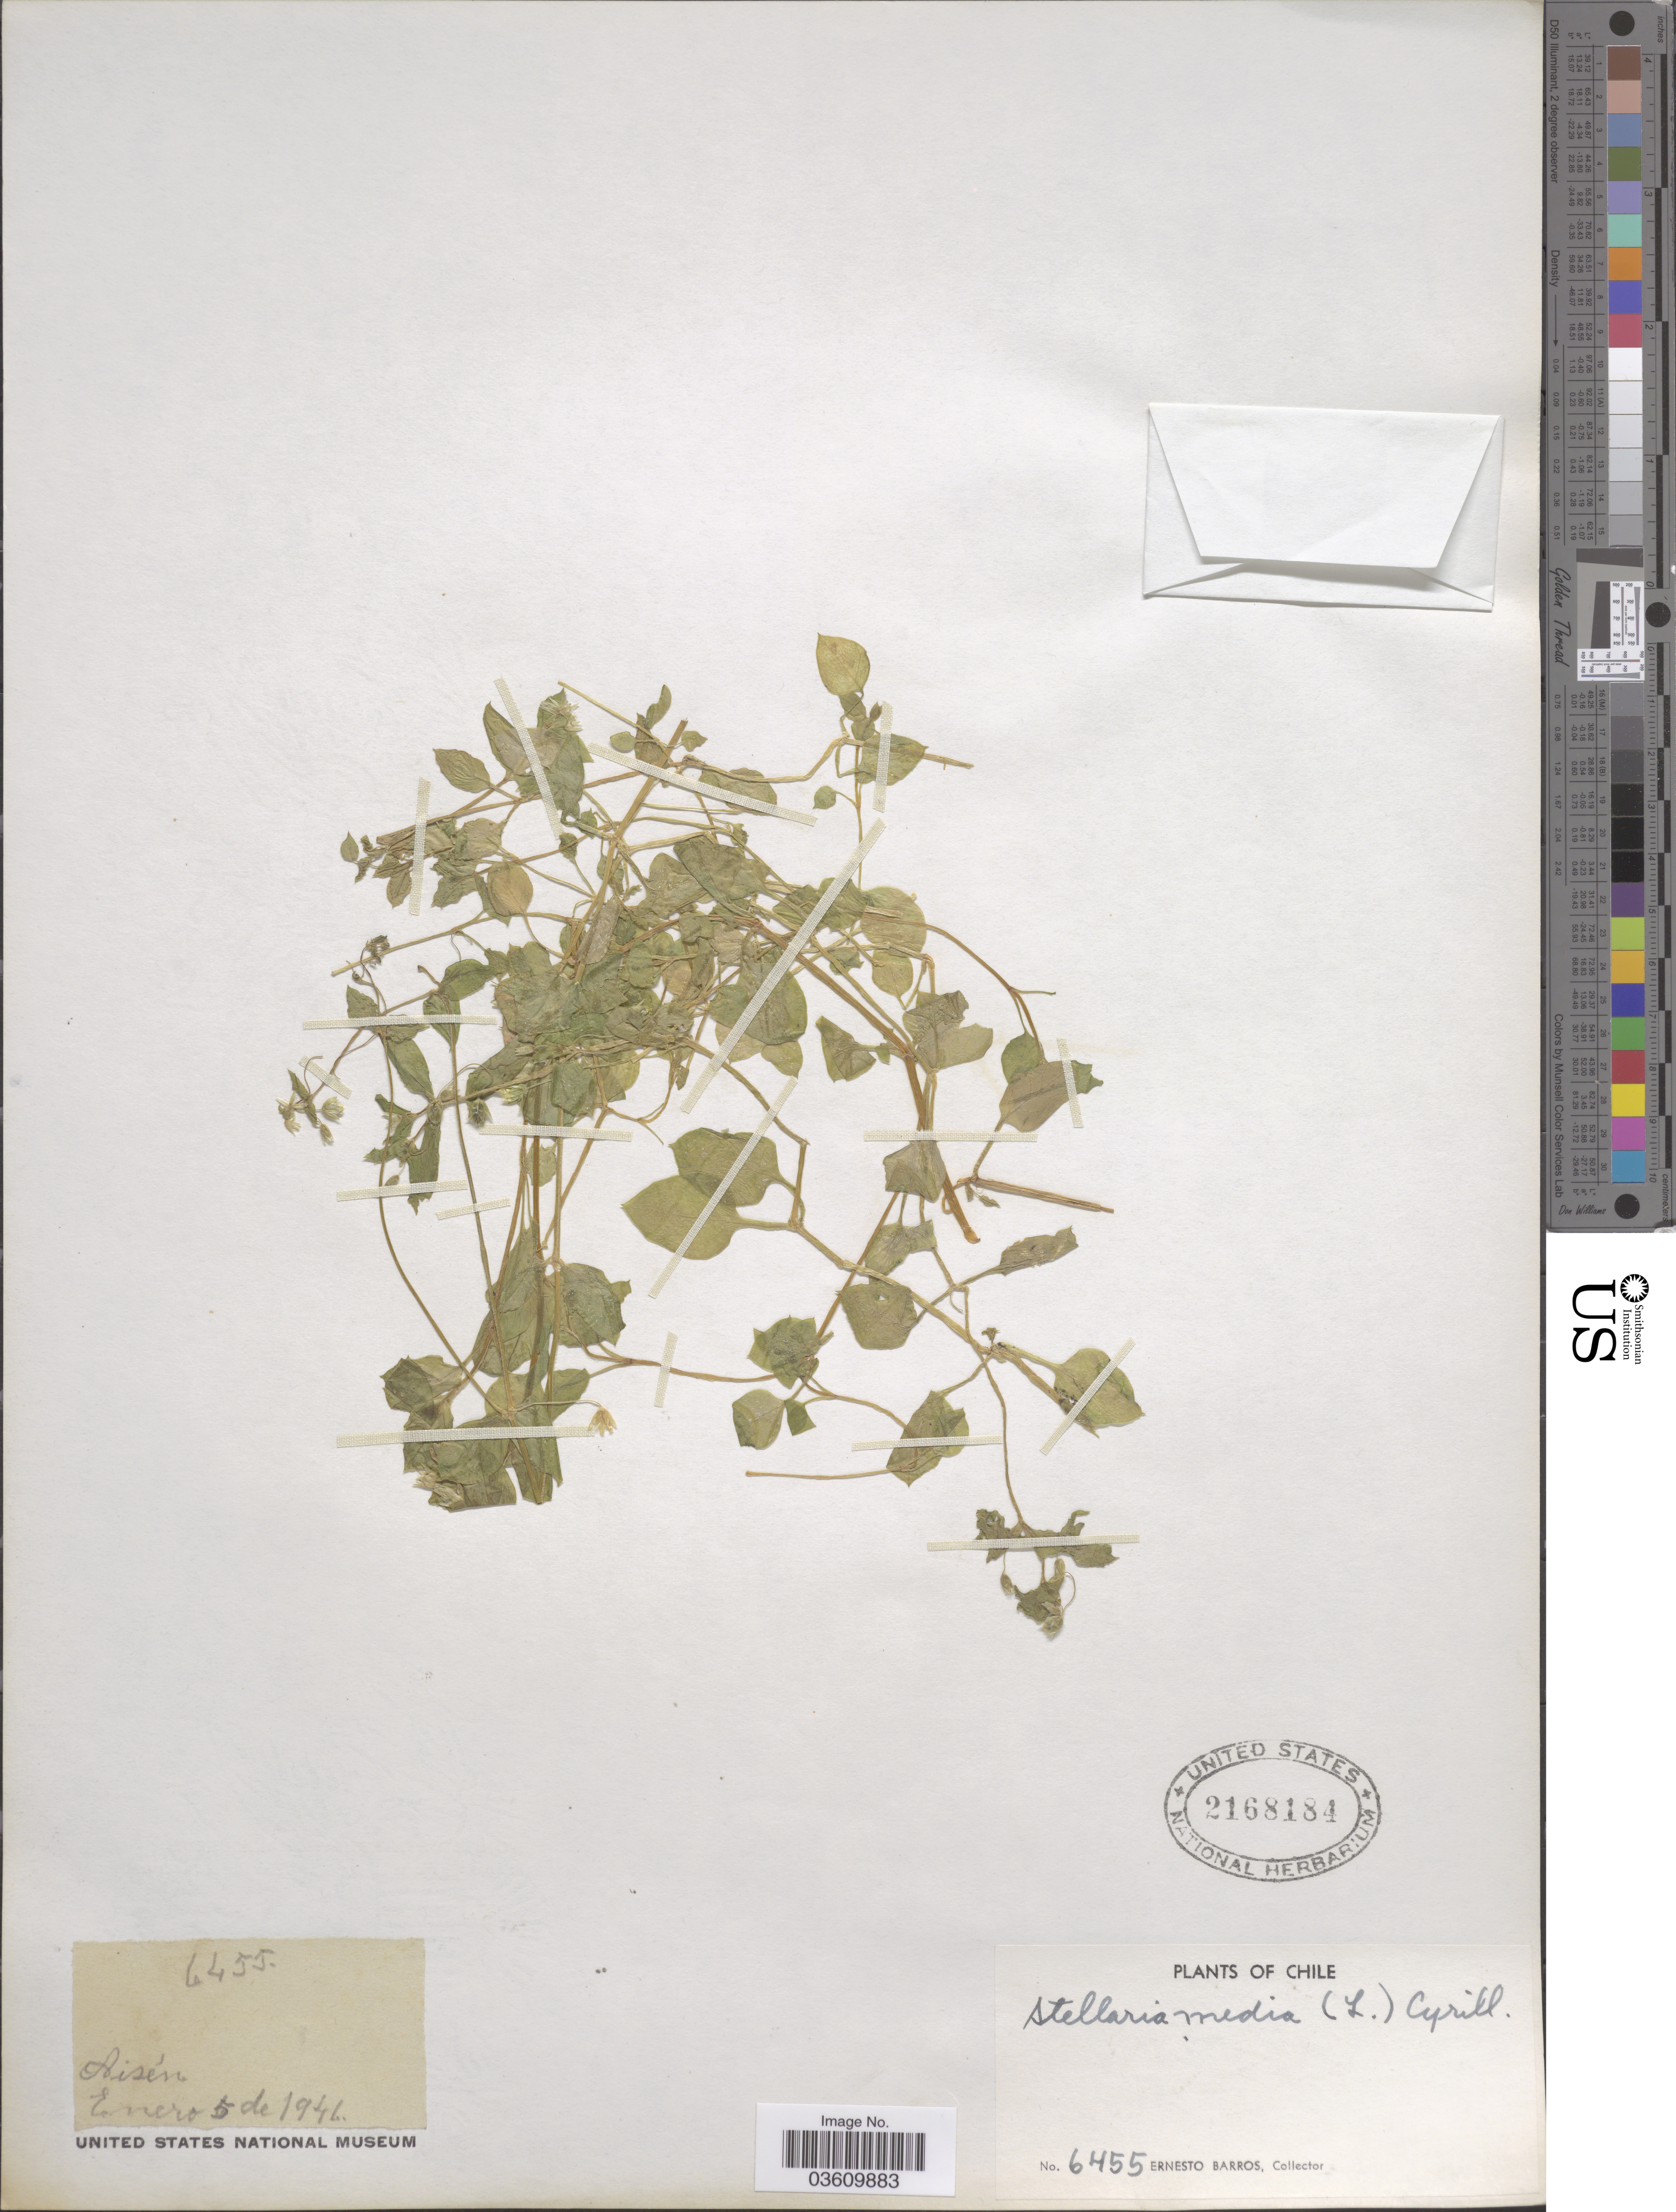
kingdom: Plantae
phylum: Tracheophyta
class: Magnoliopsida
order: Caryophyllales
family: Caryophyllaceae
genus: Stellaria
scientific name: Stellaria media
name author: (L.) Vill.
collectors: E. Barros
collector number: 6455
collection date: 1946-01-05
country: Chile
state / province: Aisén (XI)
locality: Aisén.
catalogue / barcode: US 2168184